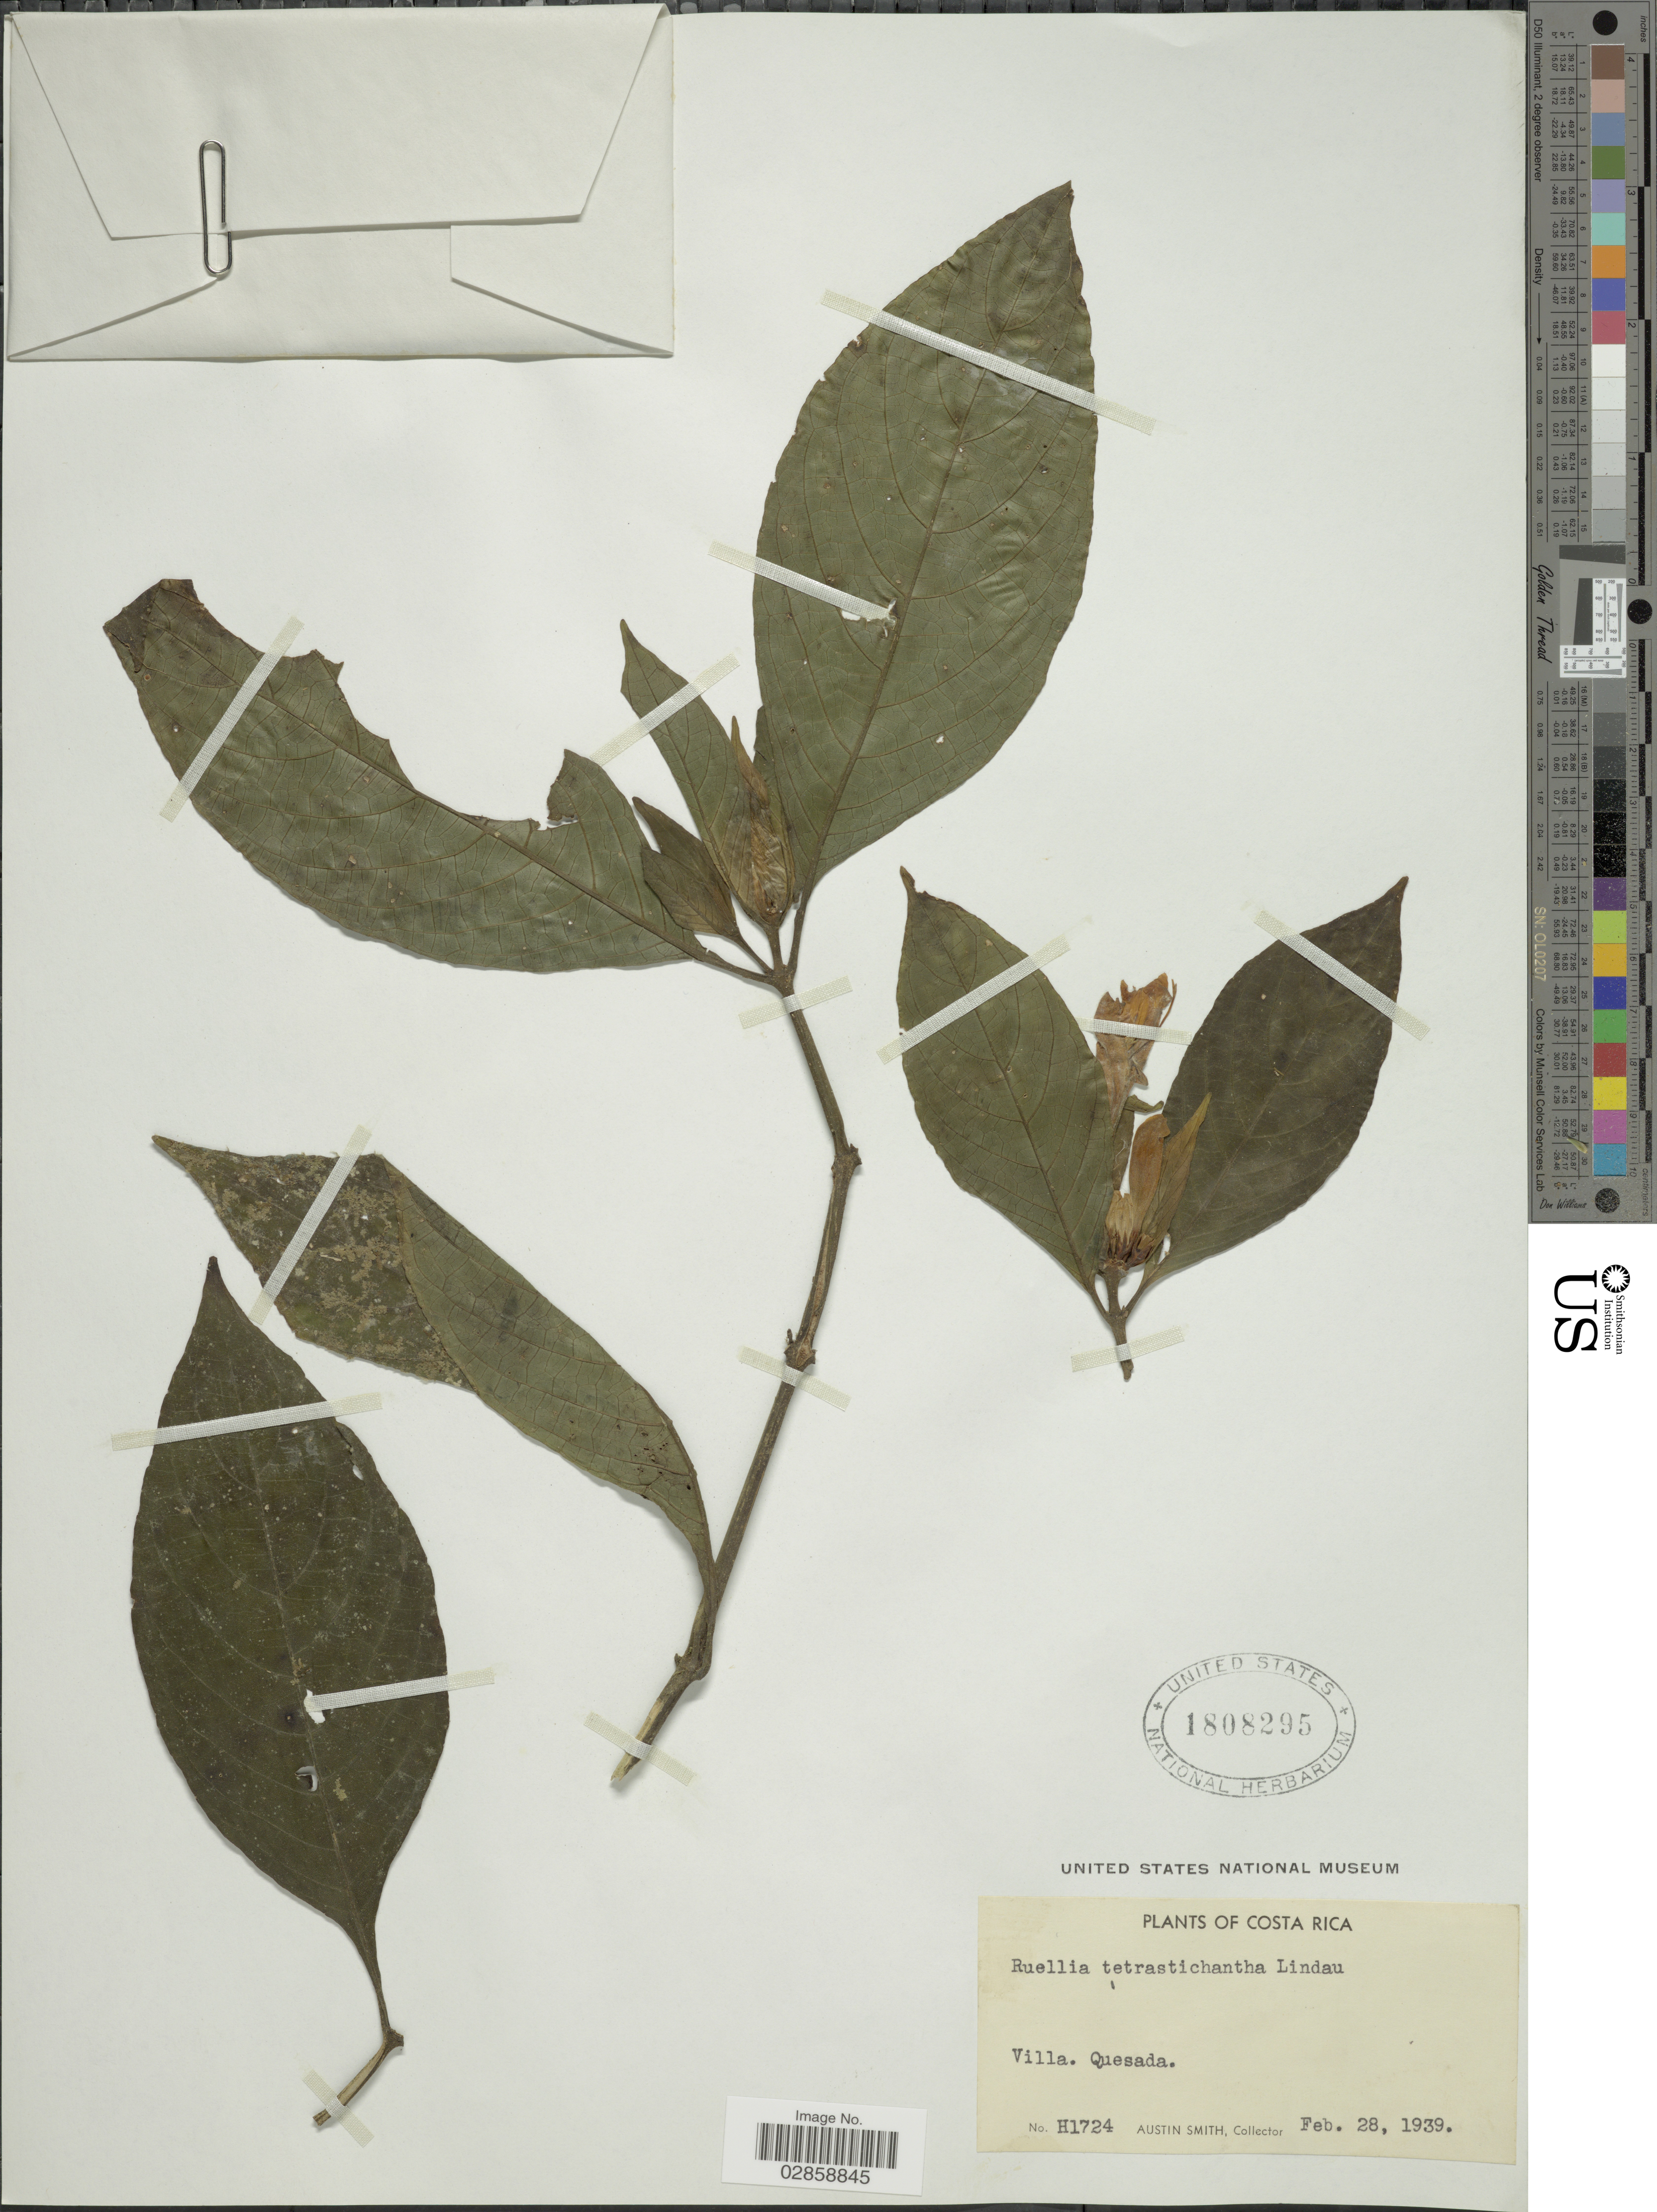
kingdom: Plantae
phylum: Tracheophyta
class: Magnoliopsida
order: Lamiales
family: Acanthaceae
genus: Ruellia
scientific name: Ruellia tubiflora var. tetrastichantha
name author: Kunth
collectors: Aust P. Smith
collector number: H1724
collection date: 1939-02-28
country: Costa Rica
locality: Villa Quesada.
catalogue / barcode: US 1808295